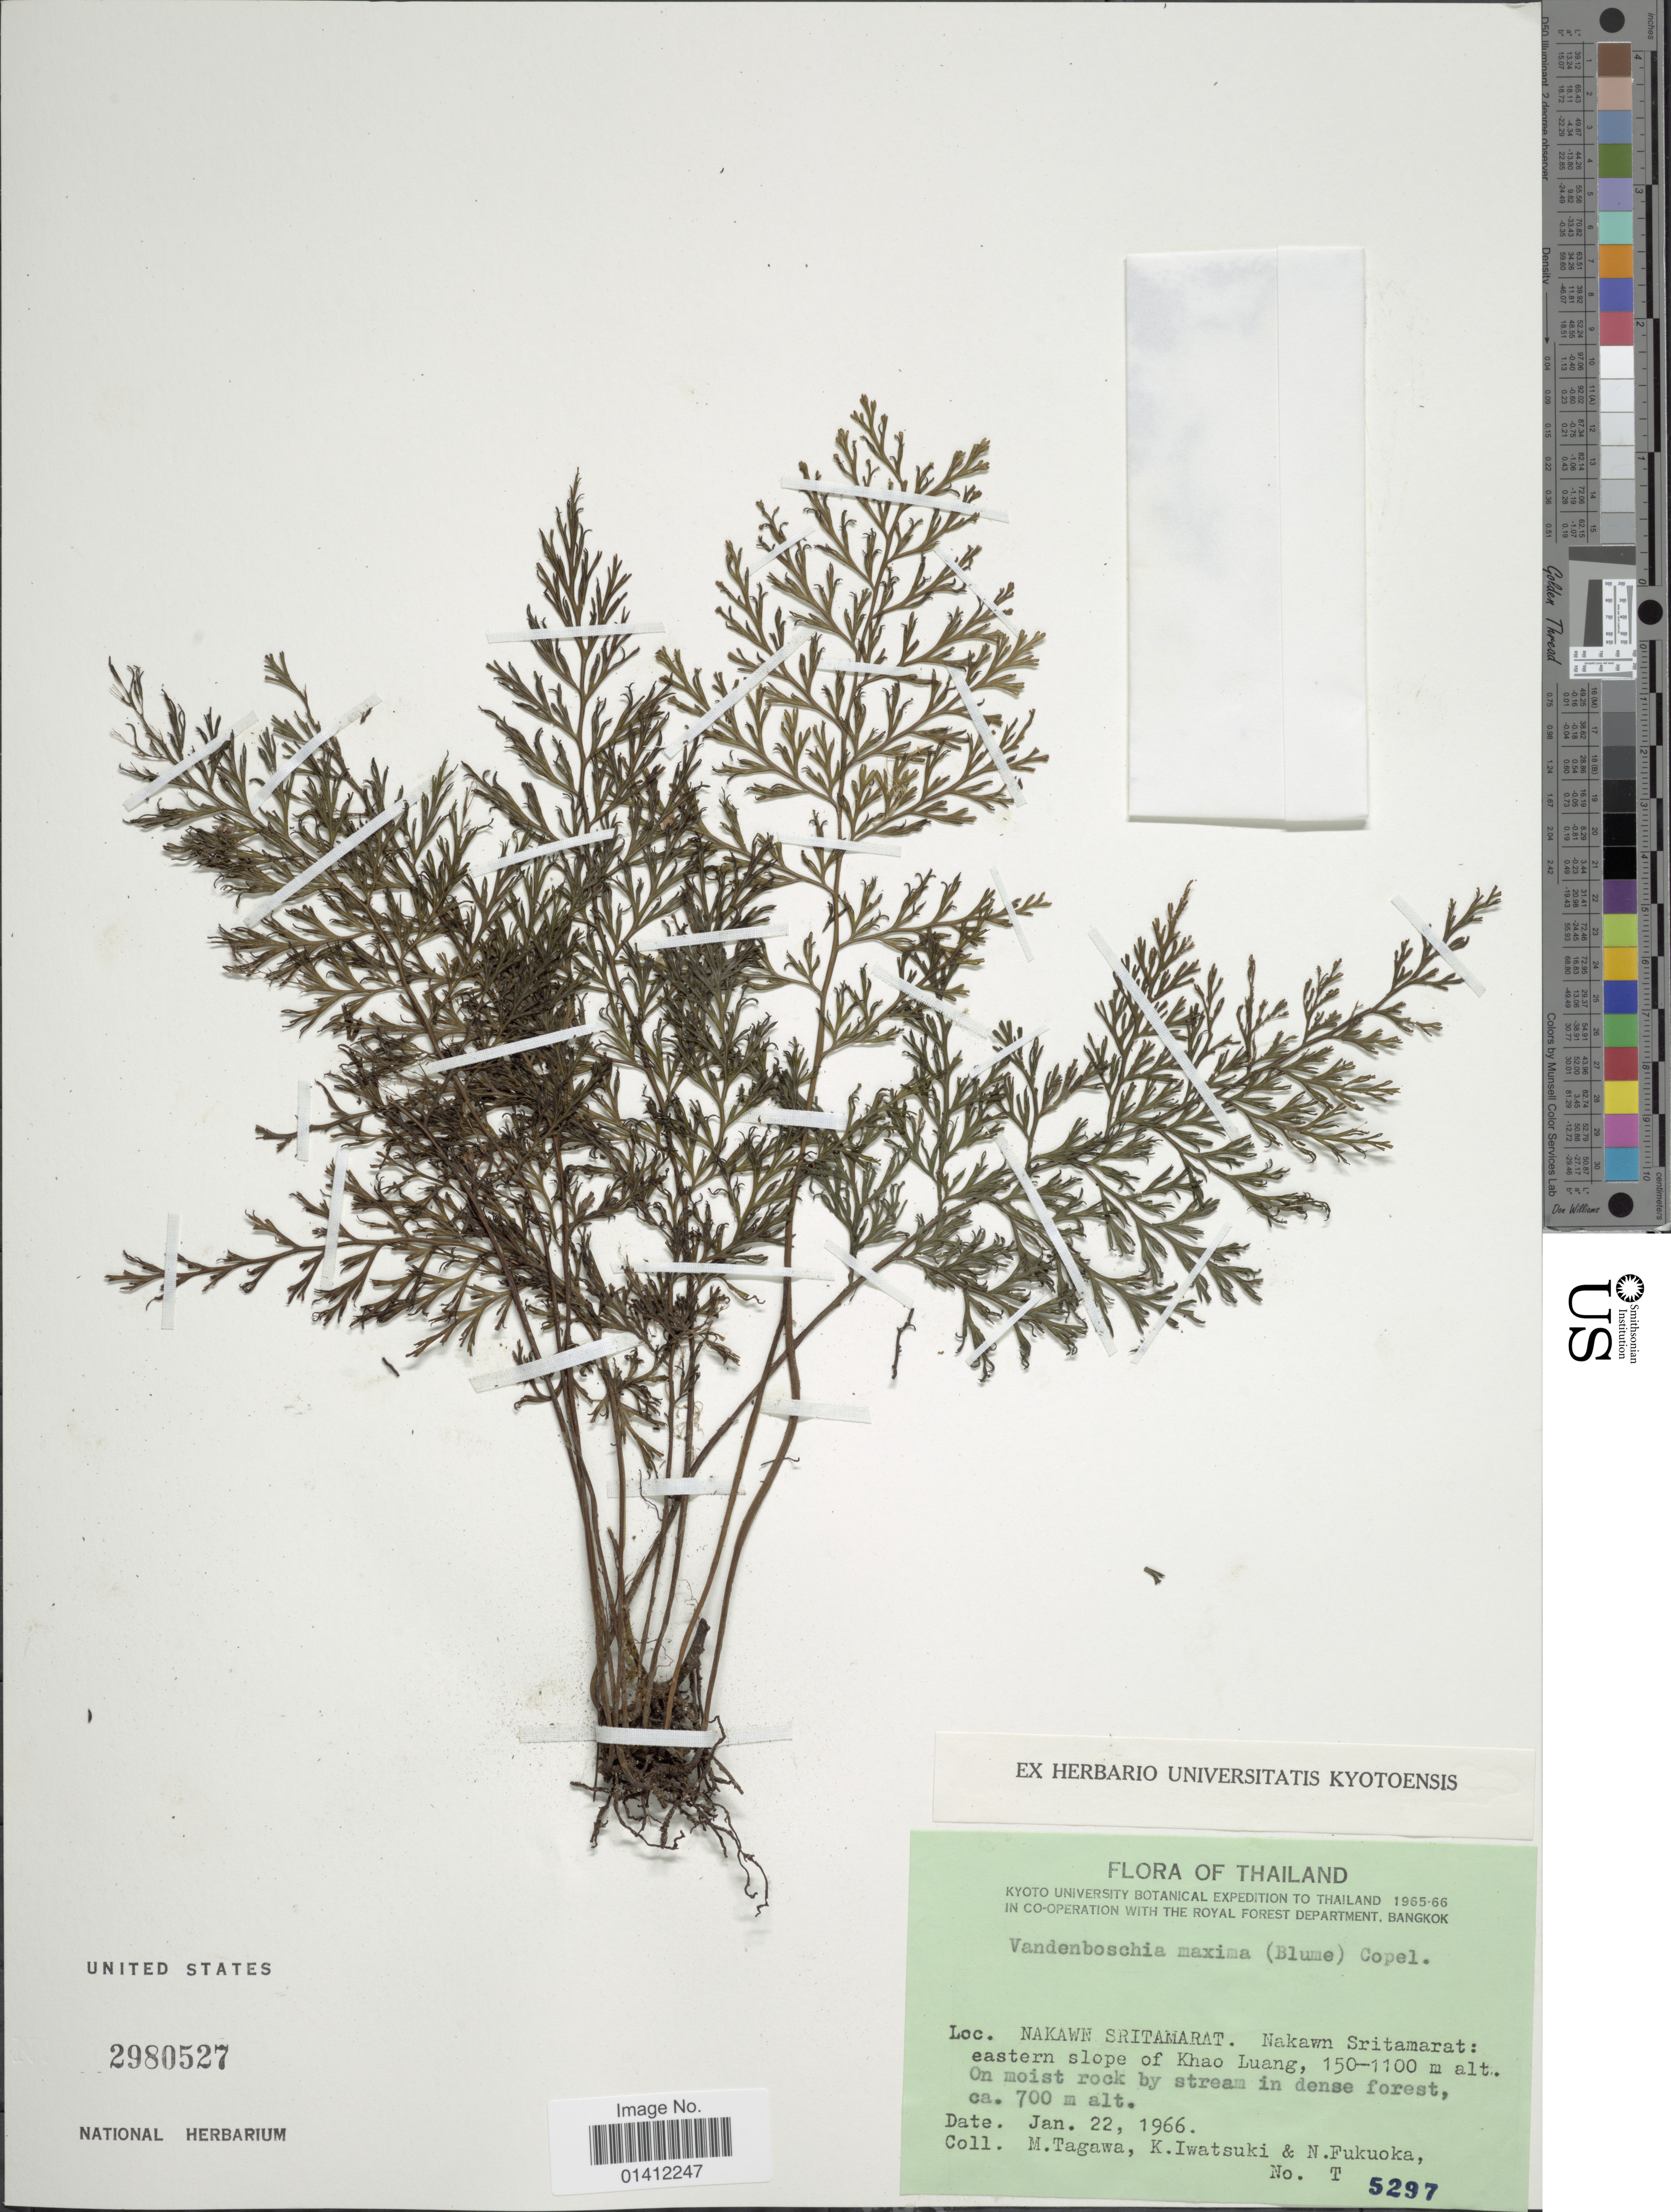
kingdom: Plantae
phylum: Tracheophyta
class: Polypodiopsida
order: Hymenophyllales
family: Hymenophyllaceae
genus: Vandenboschia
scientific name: Vandenboschia maxima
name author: (Blume) Copel.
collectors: M. Tagawa, K. Iwatsuki & N. Fukuoka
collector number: T 5297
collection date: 1966-01-22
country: Thailand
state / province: Nakhon Si Thammarat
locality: Nakawn Sritamarat: eastern slope of Khao Luang. On moist rock by stream in dense forest.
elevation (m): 700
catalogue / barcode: US 2980527